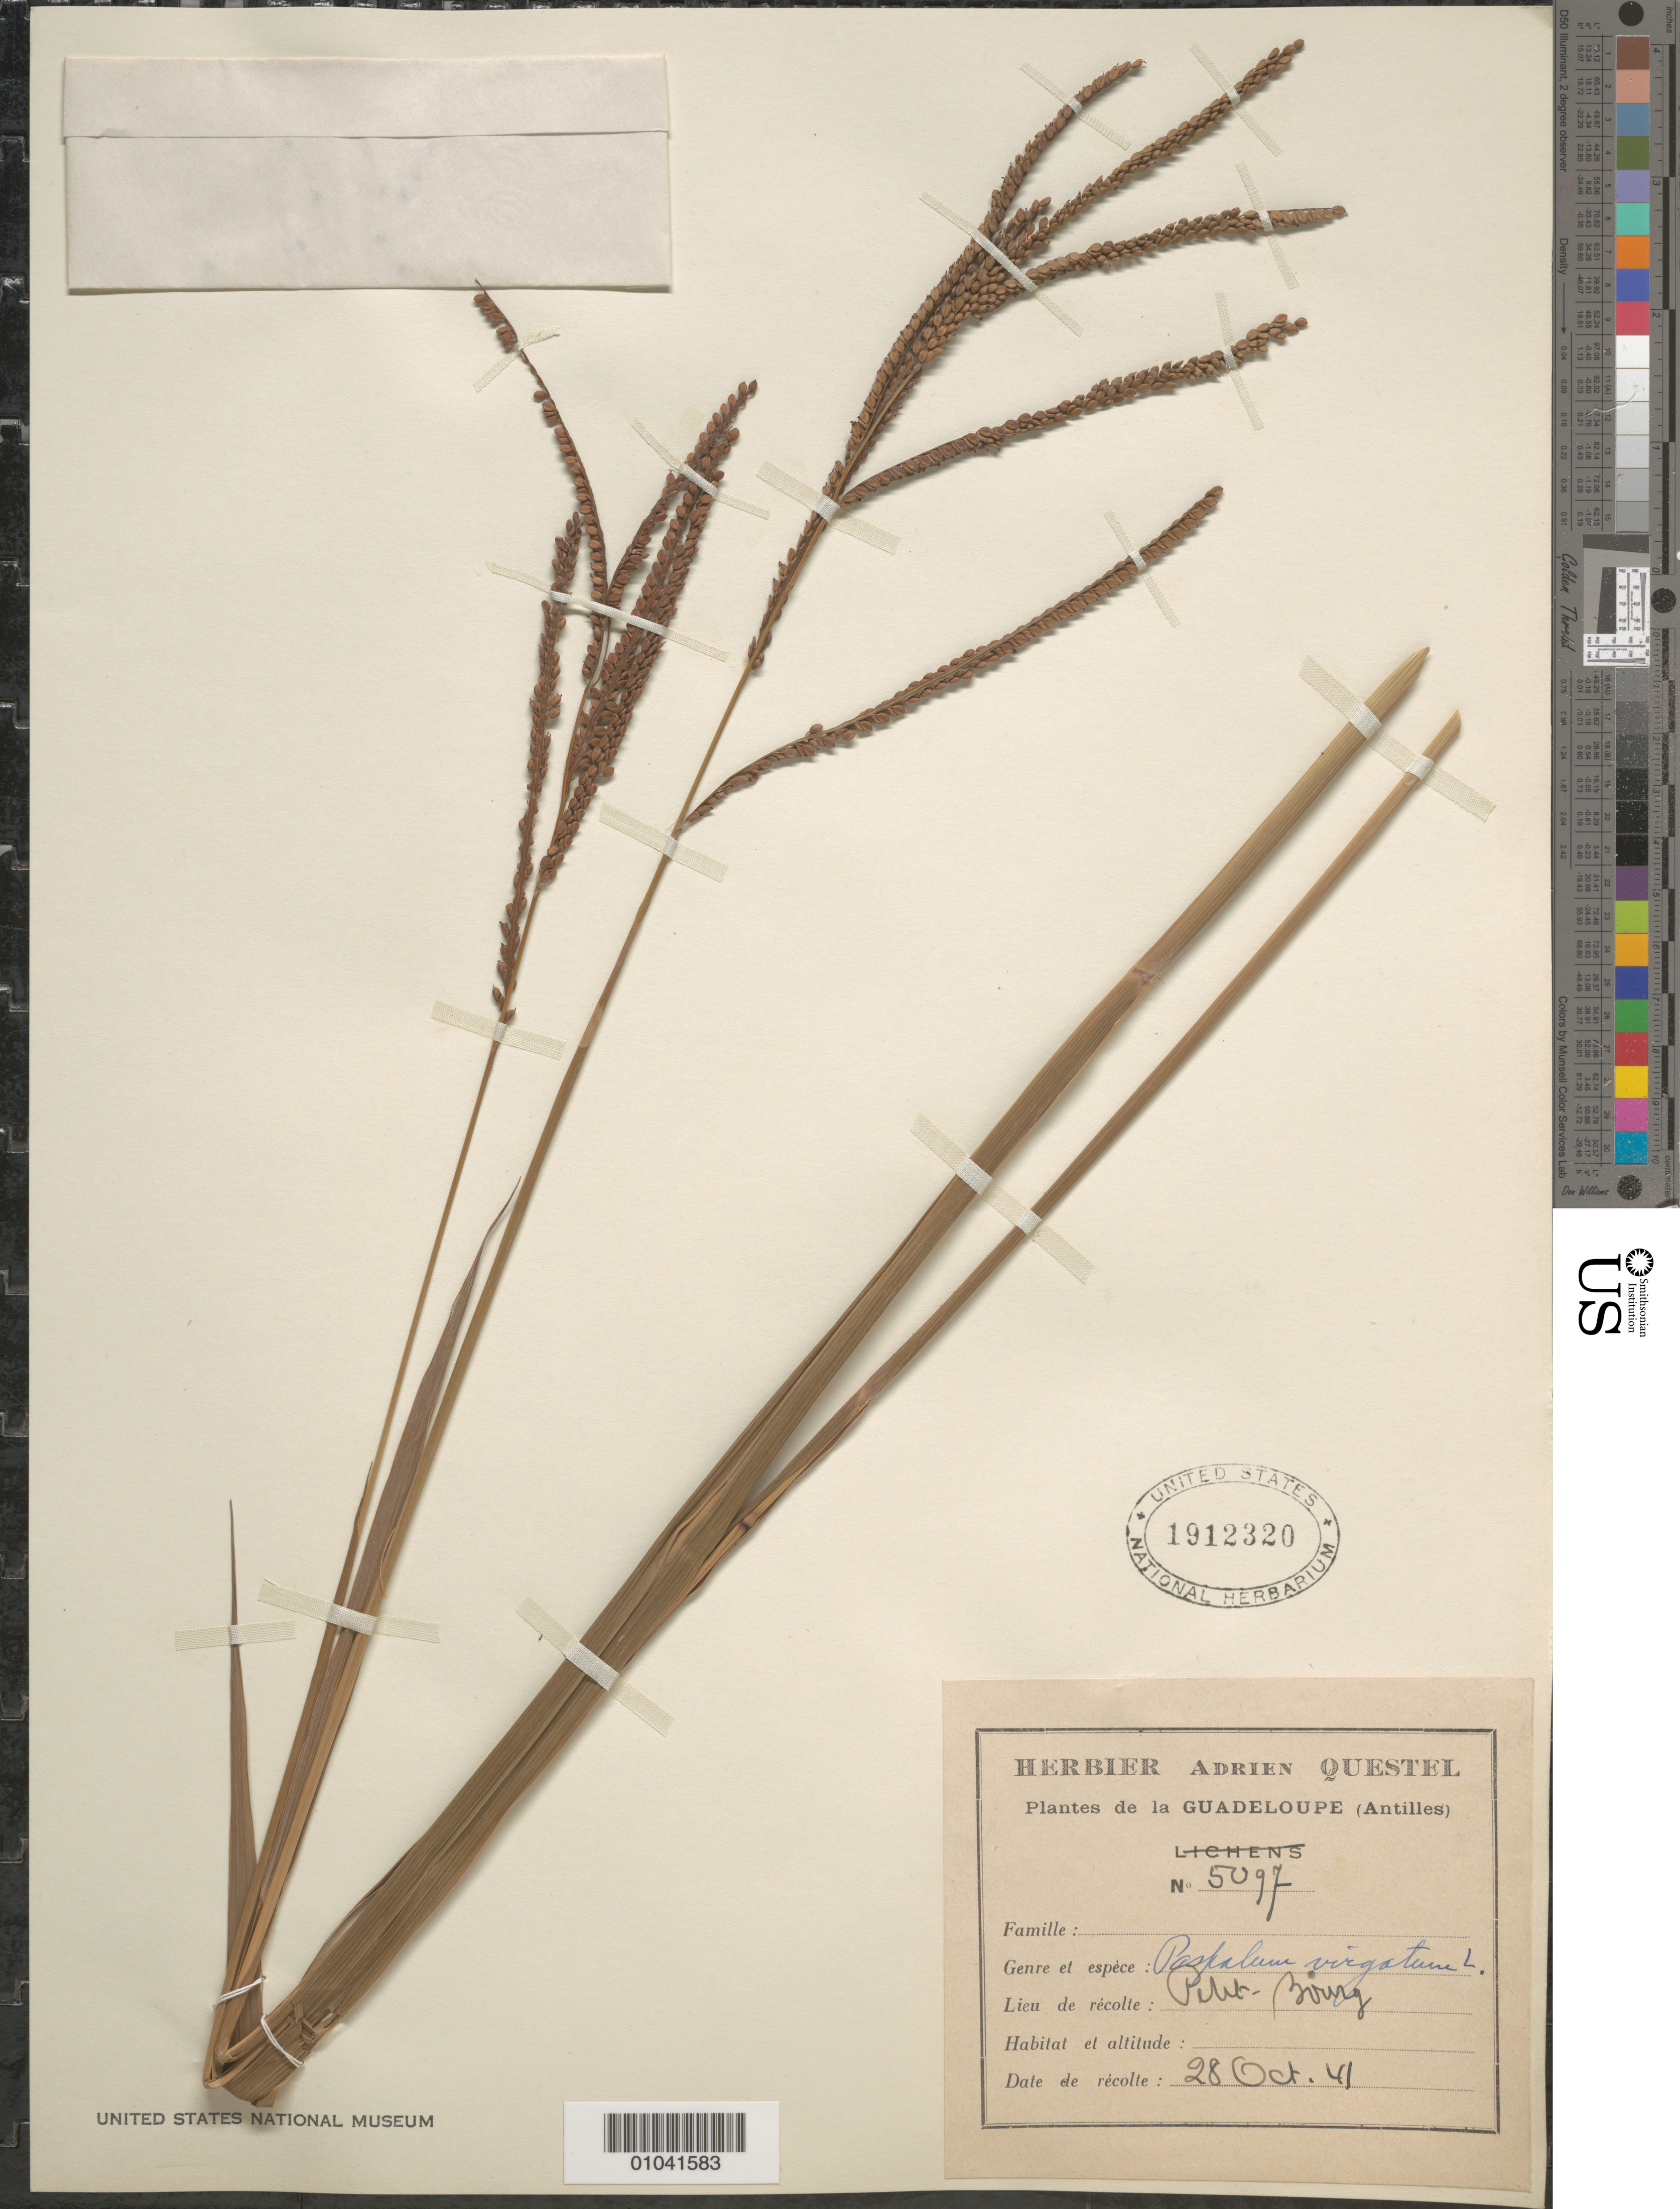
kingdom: Plantae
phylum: Tracheophyta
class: Liliopsida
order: Poales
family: Poaceae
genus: Paspalum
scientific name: Paspalum virgatum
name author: L.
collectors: A. Questel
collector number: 5097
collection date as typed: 28 Oct 1941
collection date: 1941-10-28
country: Guadeloupe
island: Basse Terre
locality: Petit-Bourg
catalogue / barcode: US 1912320